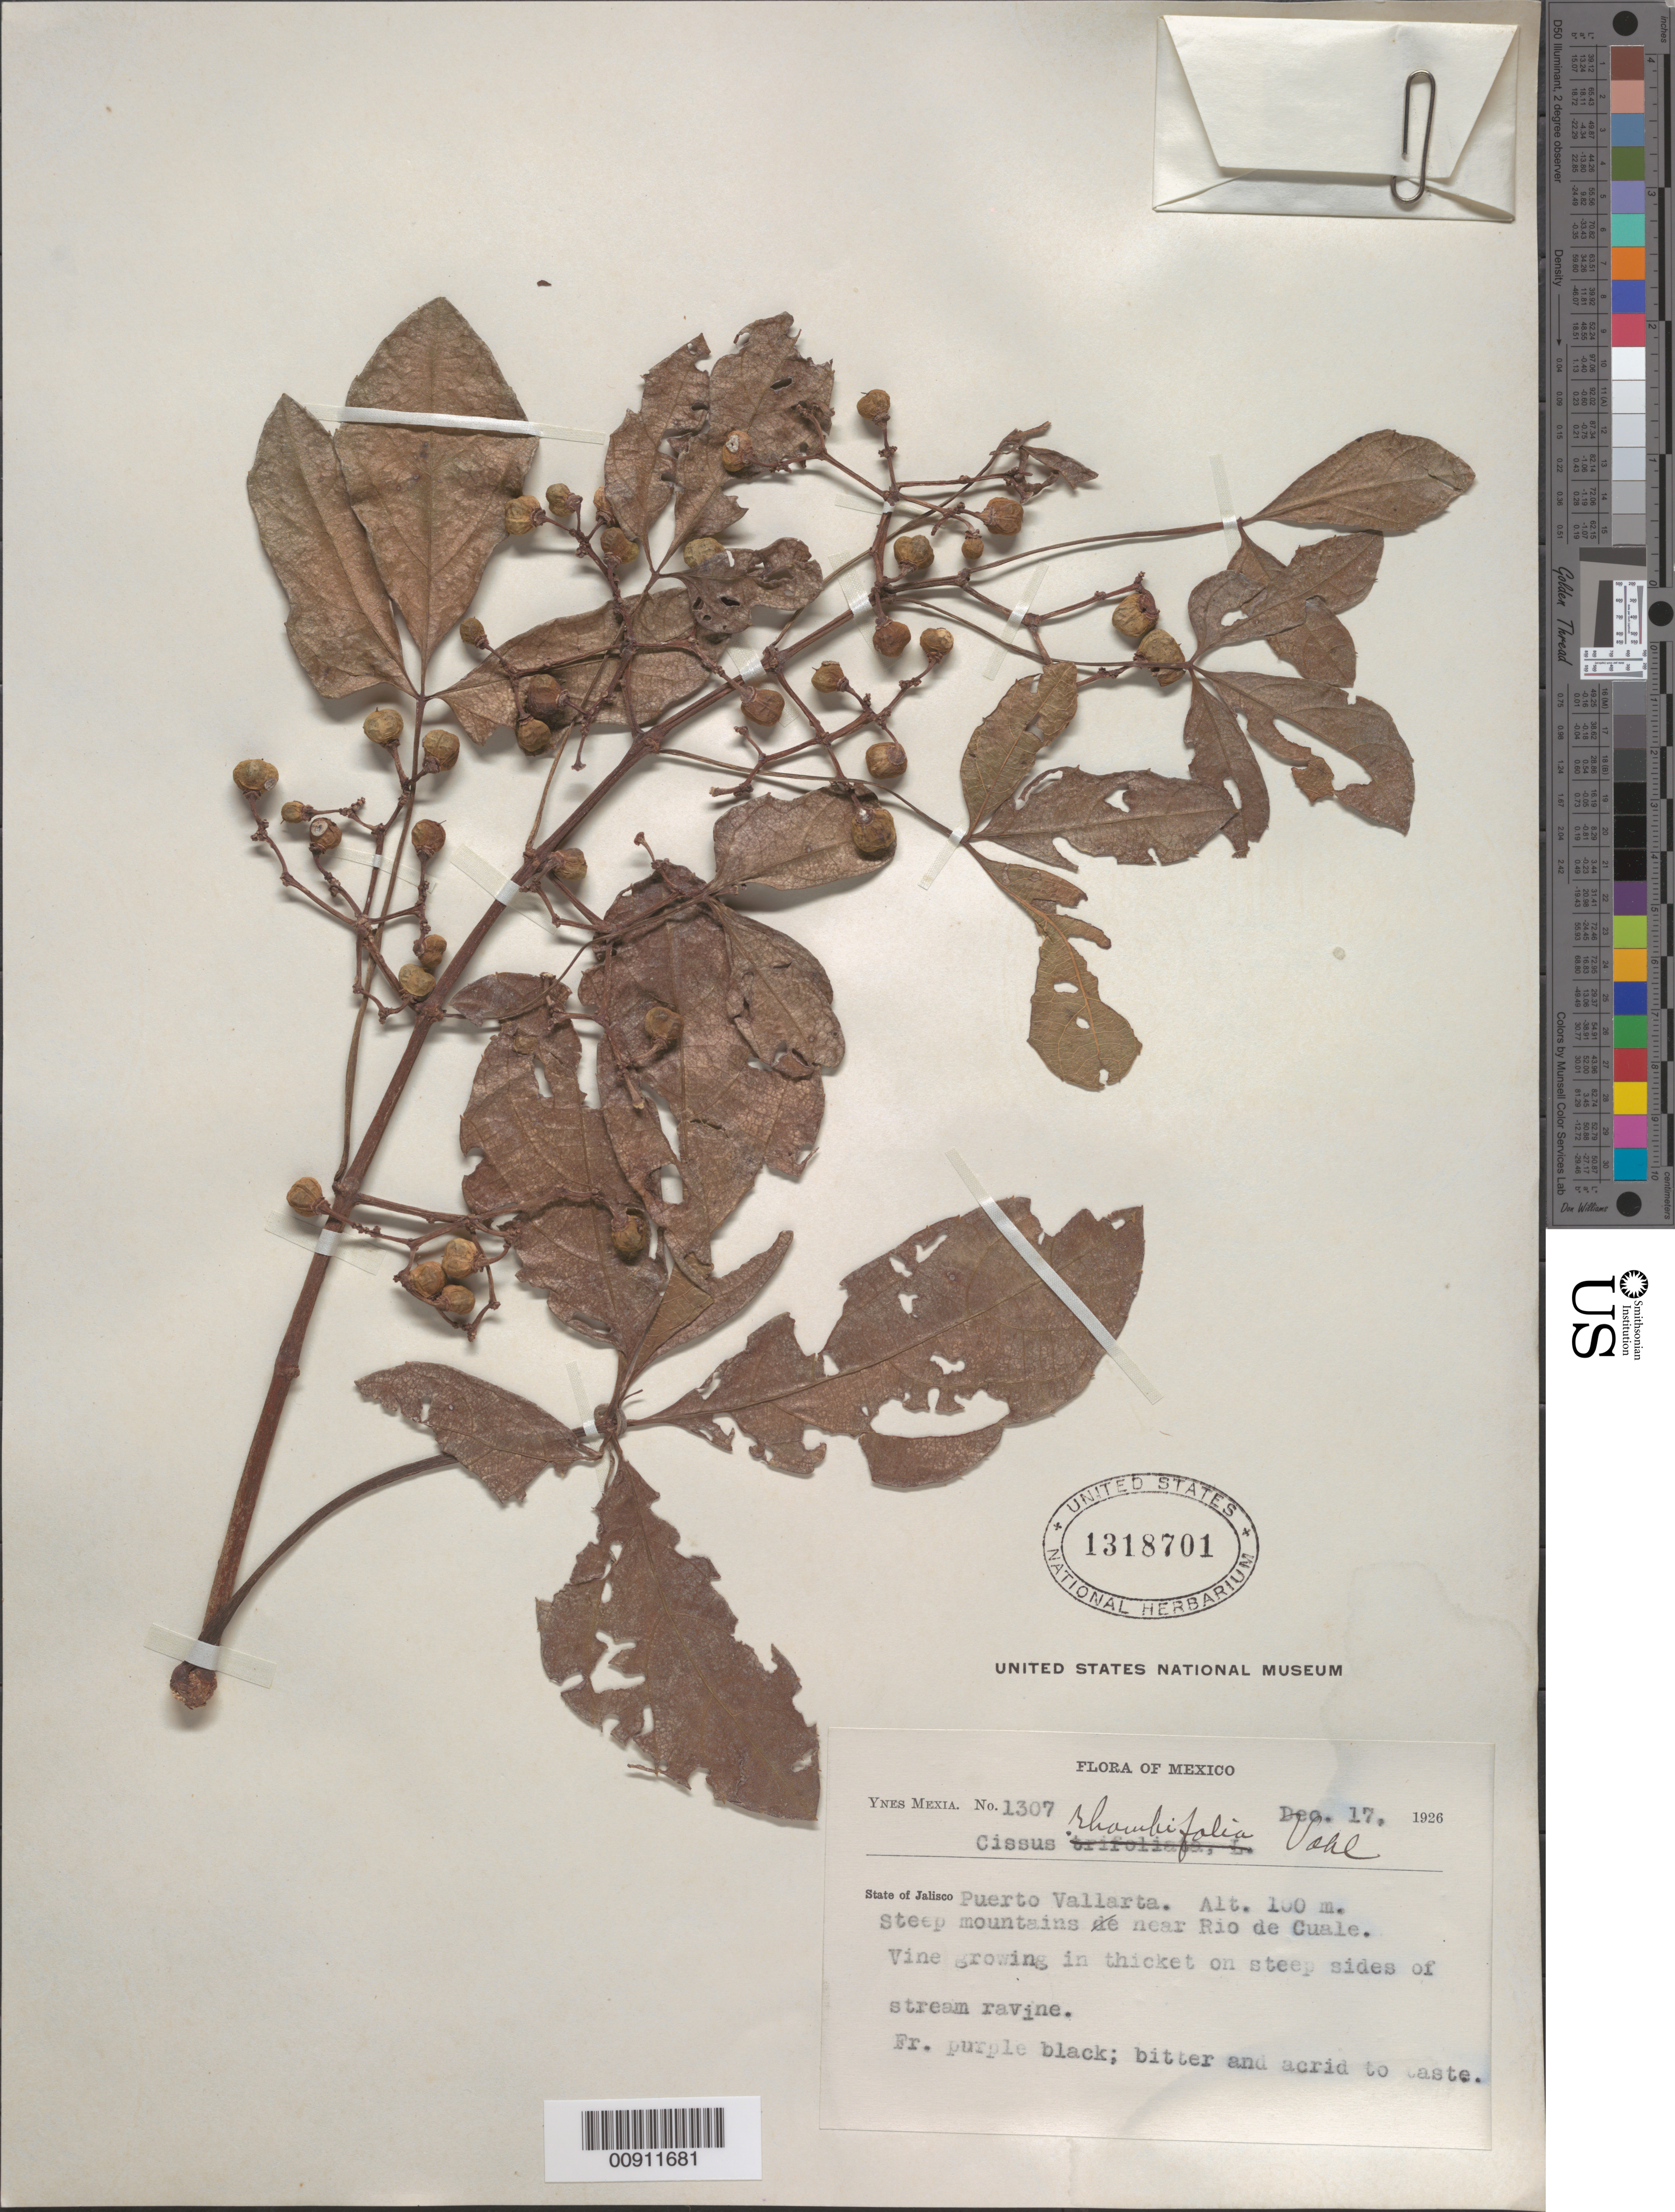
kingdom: Plantae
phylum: Tracheophyta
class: Magnoliopsida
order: Vitales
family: Vitaceae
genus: Cissus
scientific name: Cissus rhombifolia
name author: Vahl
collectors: Y. Mexia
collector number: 1307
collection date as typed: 17 Dec 1926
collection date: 1926-12-17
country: Mexico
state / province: Jalisco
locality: Tsate of Jalisco, Puerto Vallarta. Steep mountains near Río de Cuale.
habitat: Vine growing in thicket on steep sides of stream ravine.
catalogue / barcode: US 1318701